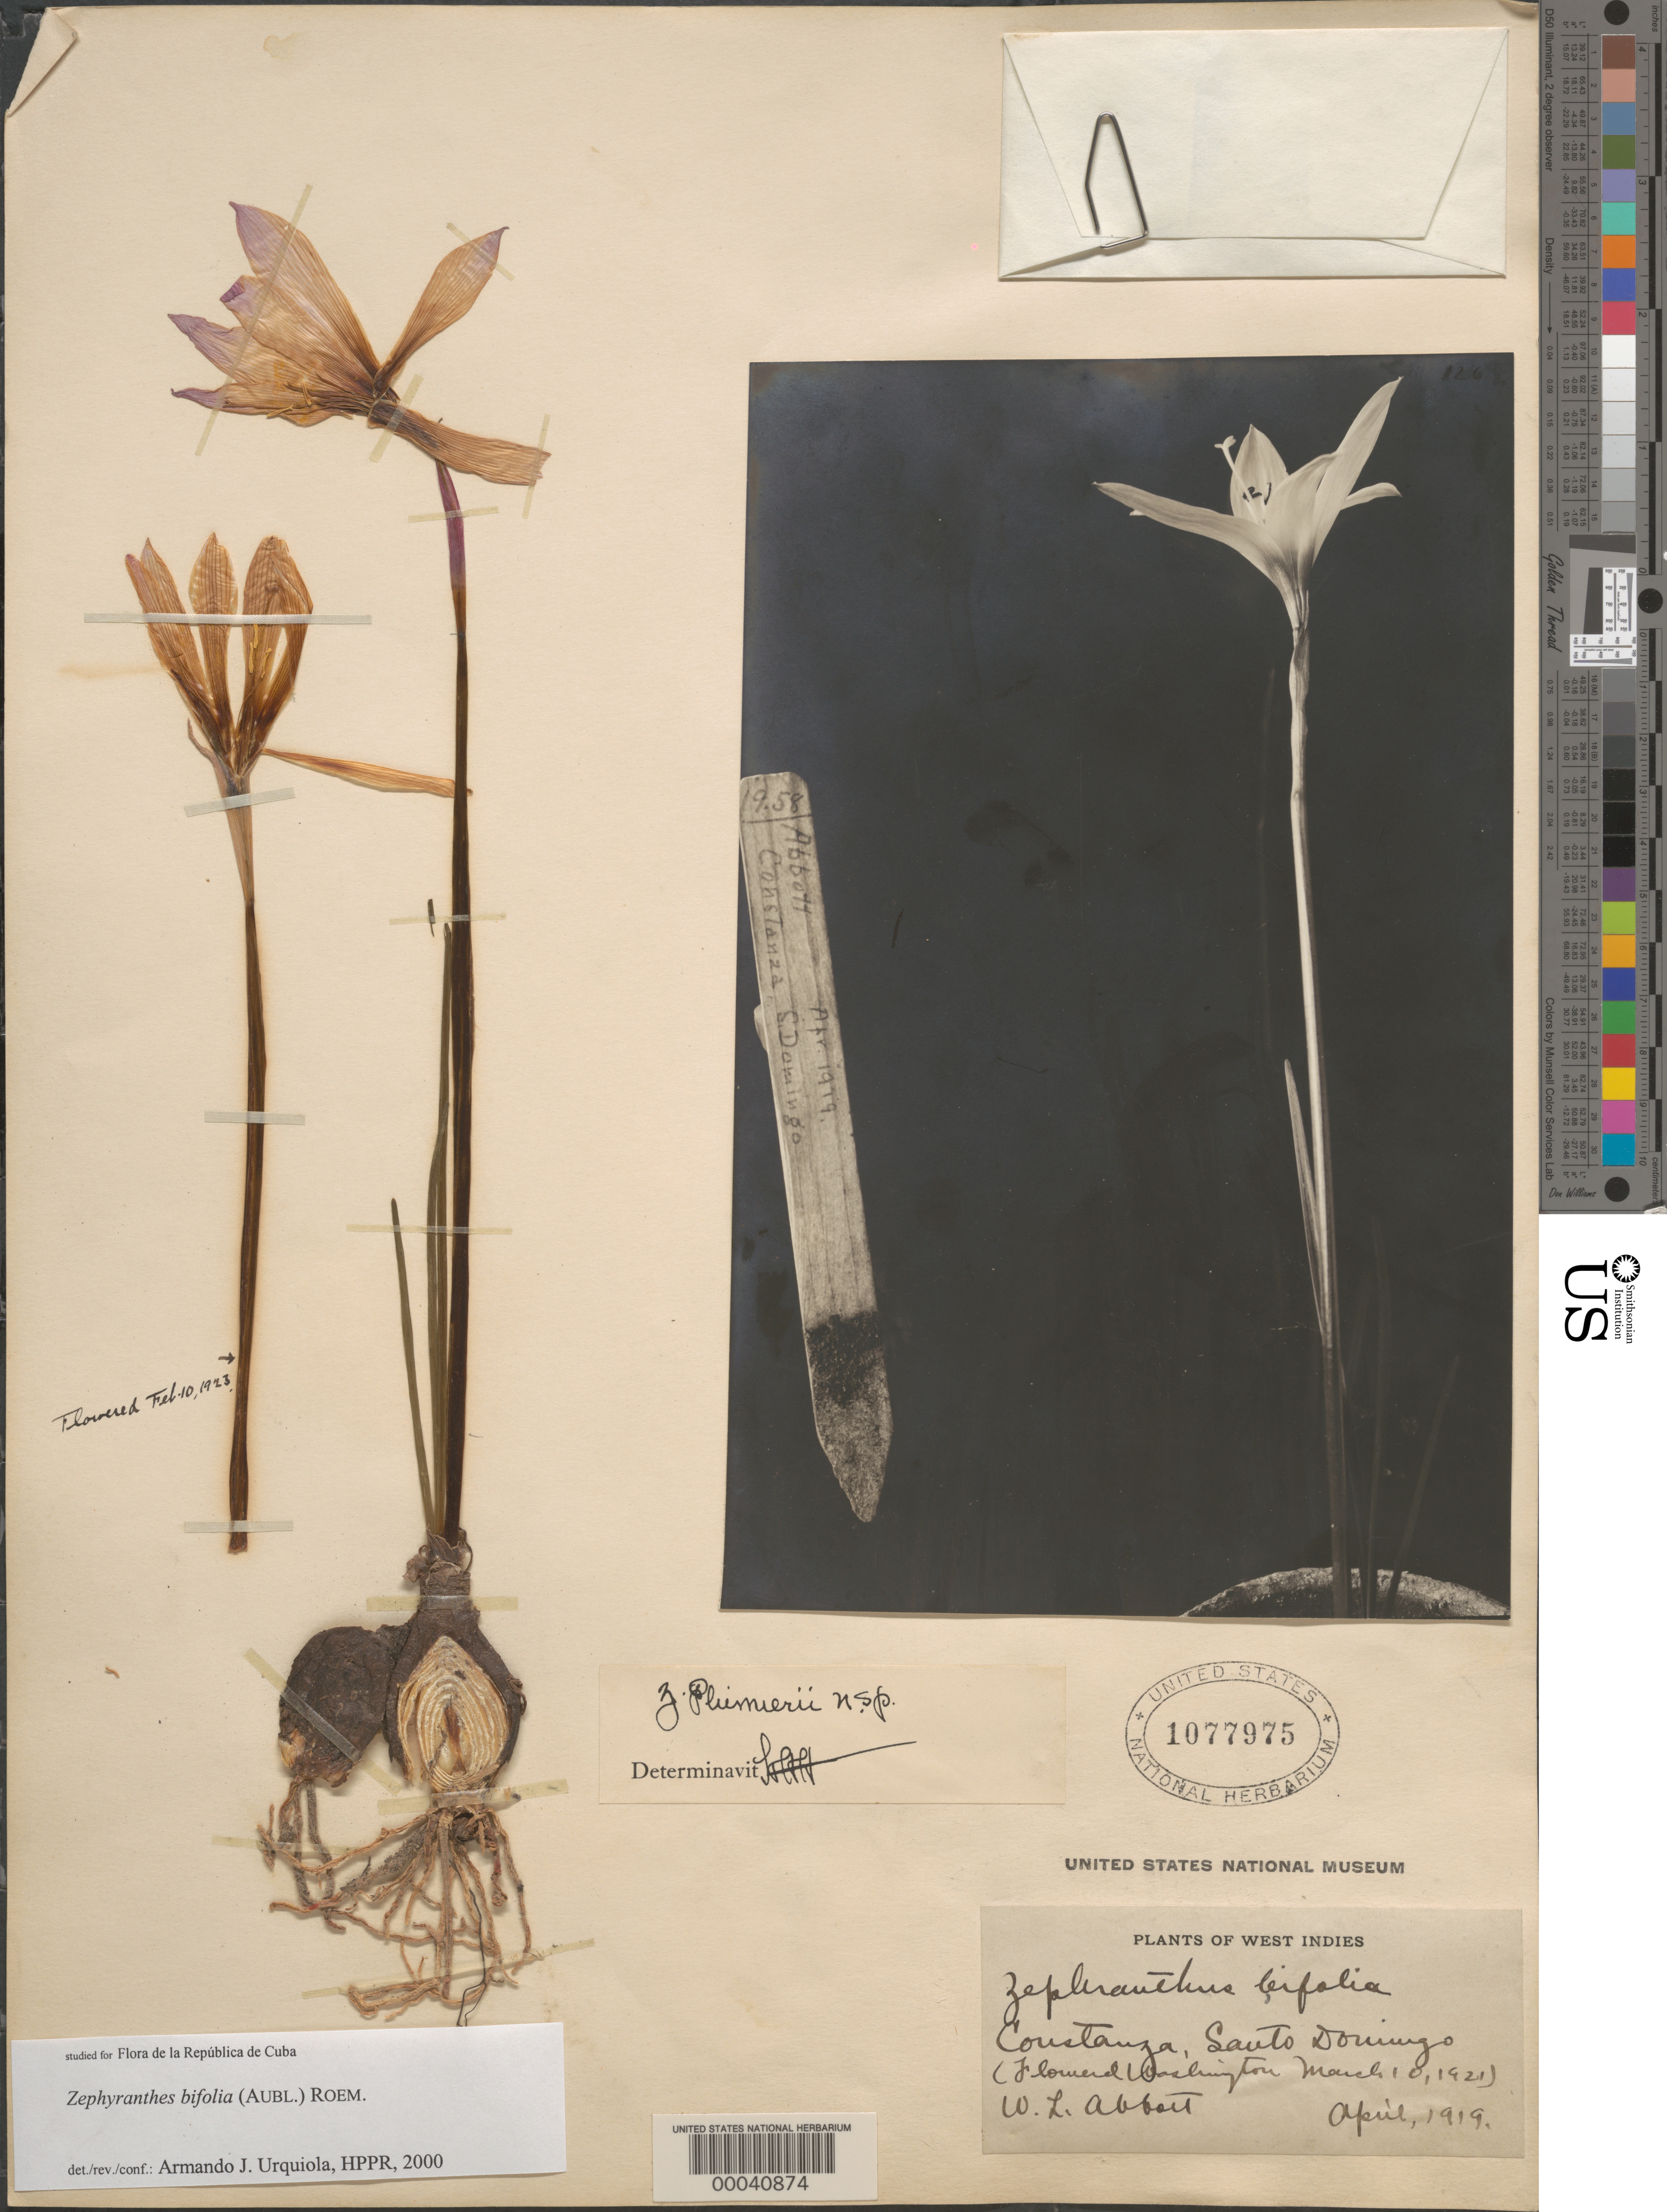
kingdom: Plantae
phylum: Tracheophyta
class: Liliopsida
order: Asparagales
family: Amaryllidaceae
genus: Zephyranthes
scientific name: Zephyranthes bifolia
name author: (Aubl.) M. Roem.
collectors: W. L. Abbott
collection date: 1919-04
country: Dominican Republic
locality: West Indies. Constanza, Santo Domingo.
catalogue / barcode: US 1077975